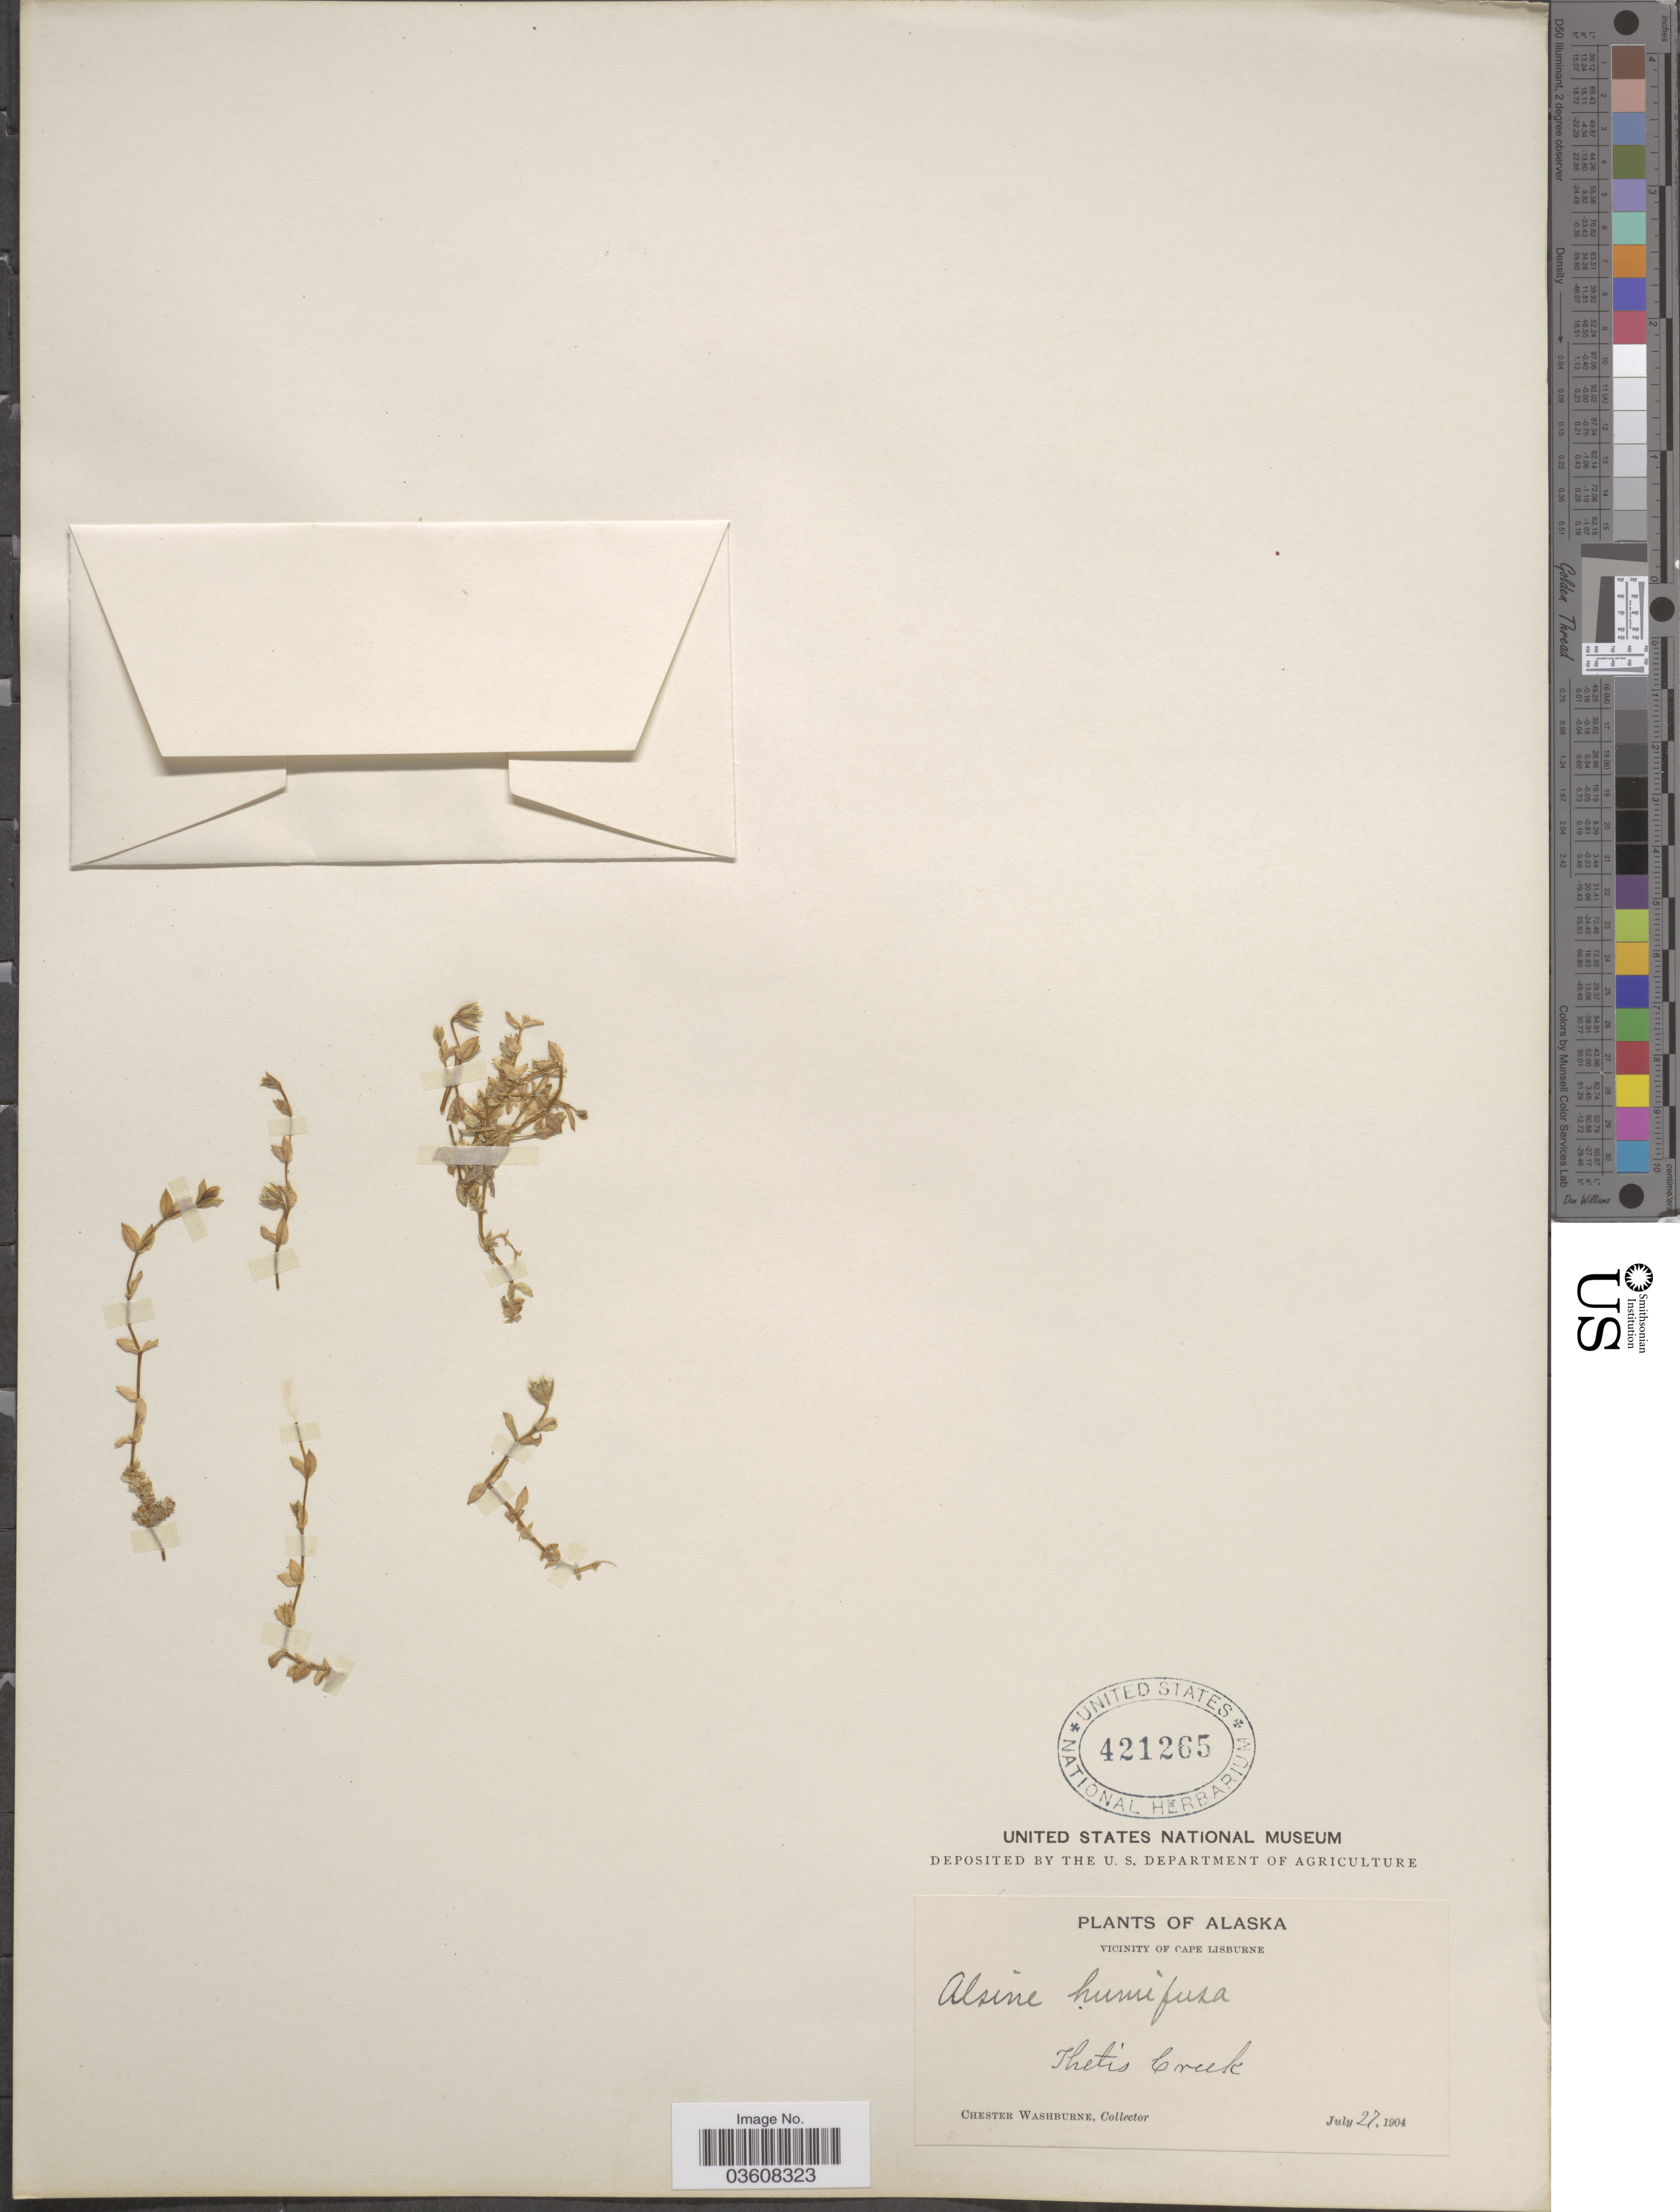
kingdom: Plantae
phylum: Tracheophyta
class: Magnoliopsida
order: Caryophyllales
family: Caryophyllaceae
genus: Stellaria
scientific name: Stellaria humifusa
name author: Rottb.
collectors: C. Washburne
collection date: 1904-07-27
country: United States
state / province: Alaska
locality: Vicinity of Cape Lisburne. Thetis Creek.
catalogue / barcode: US 421265